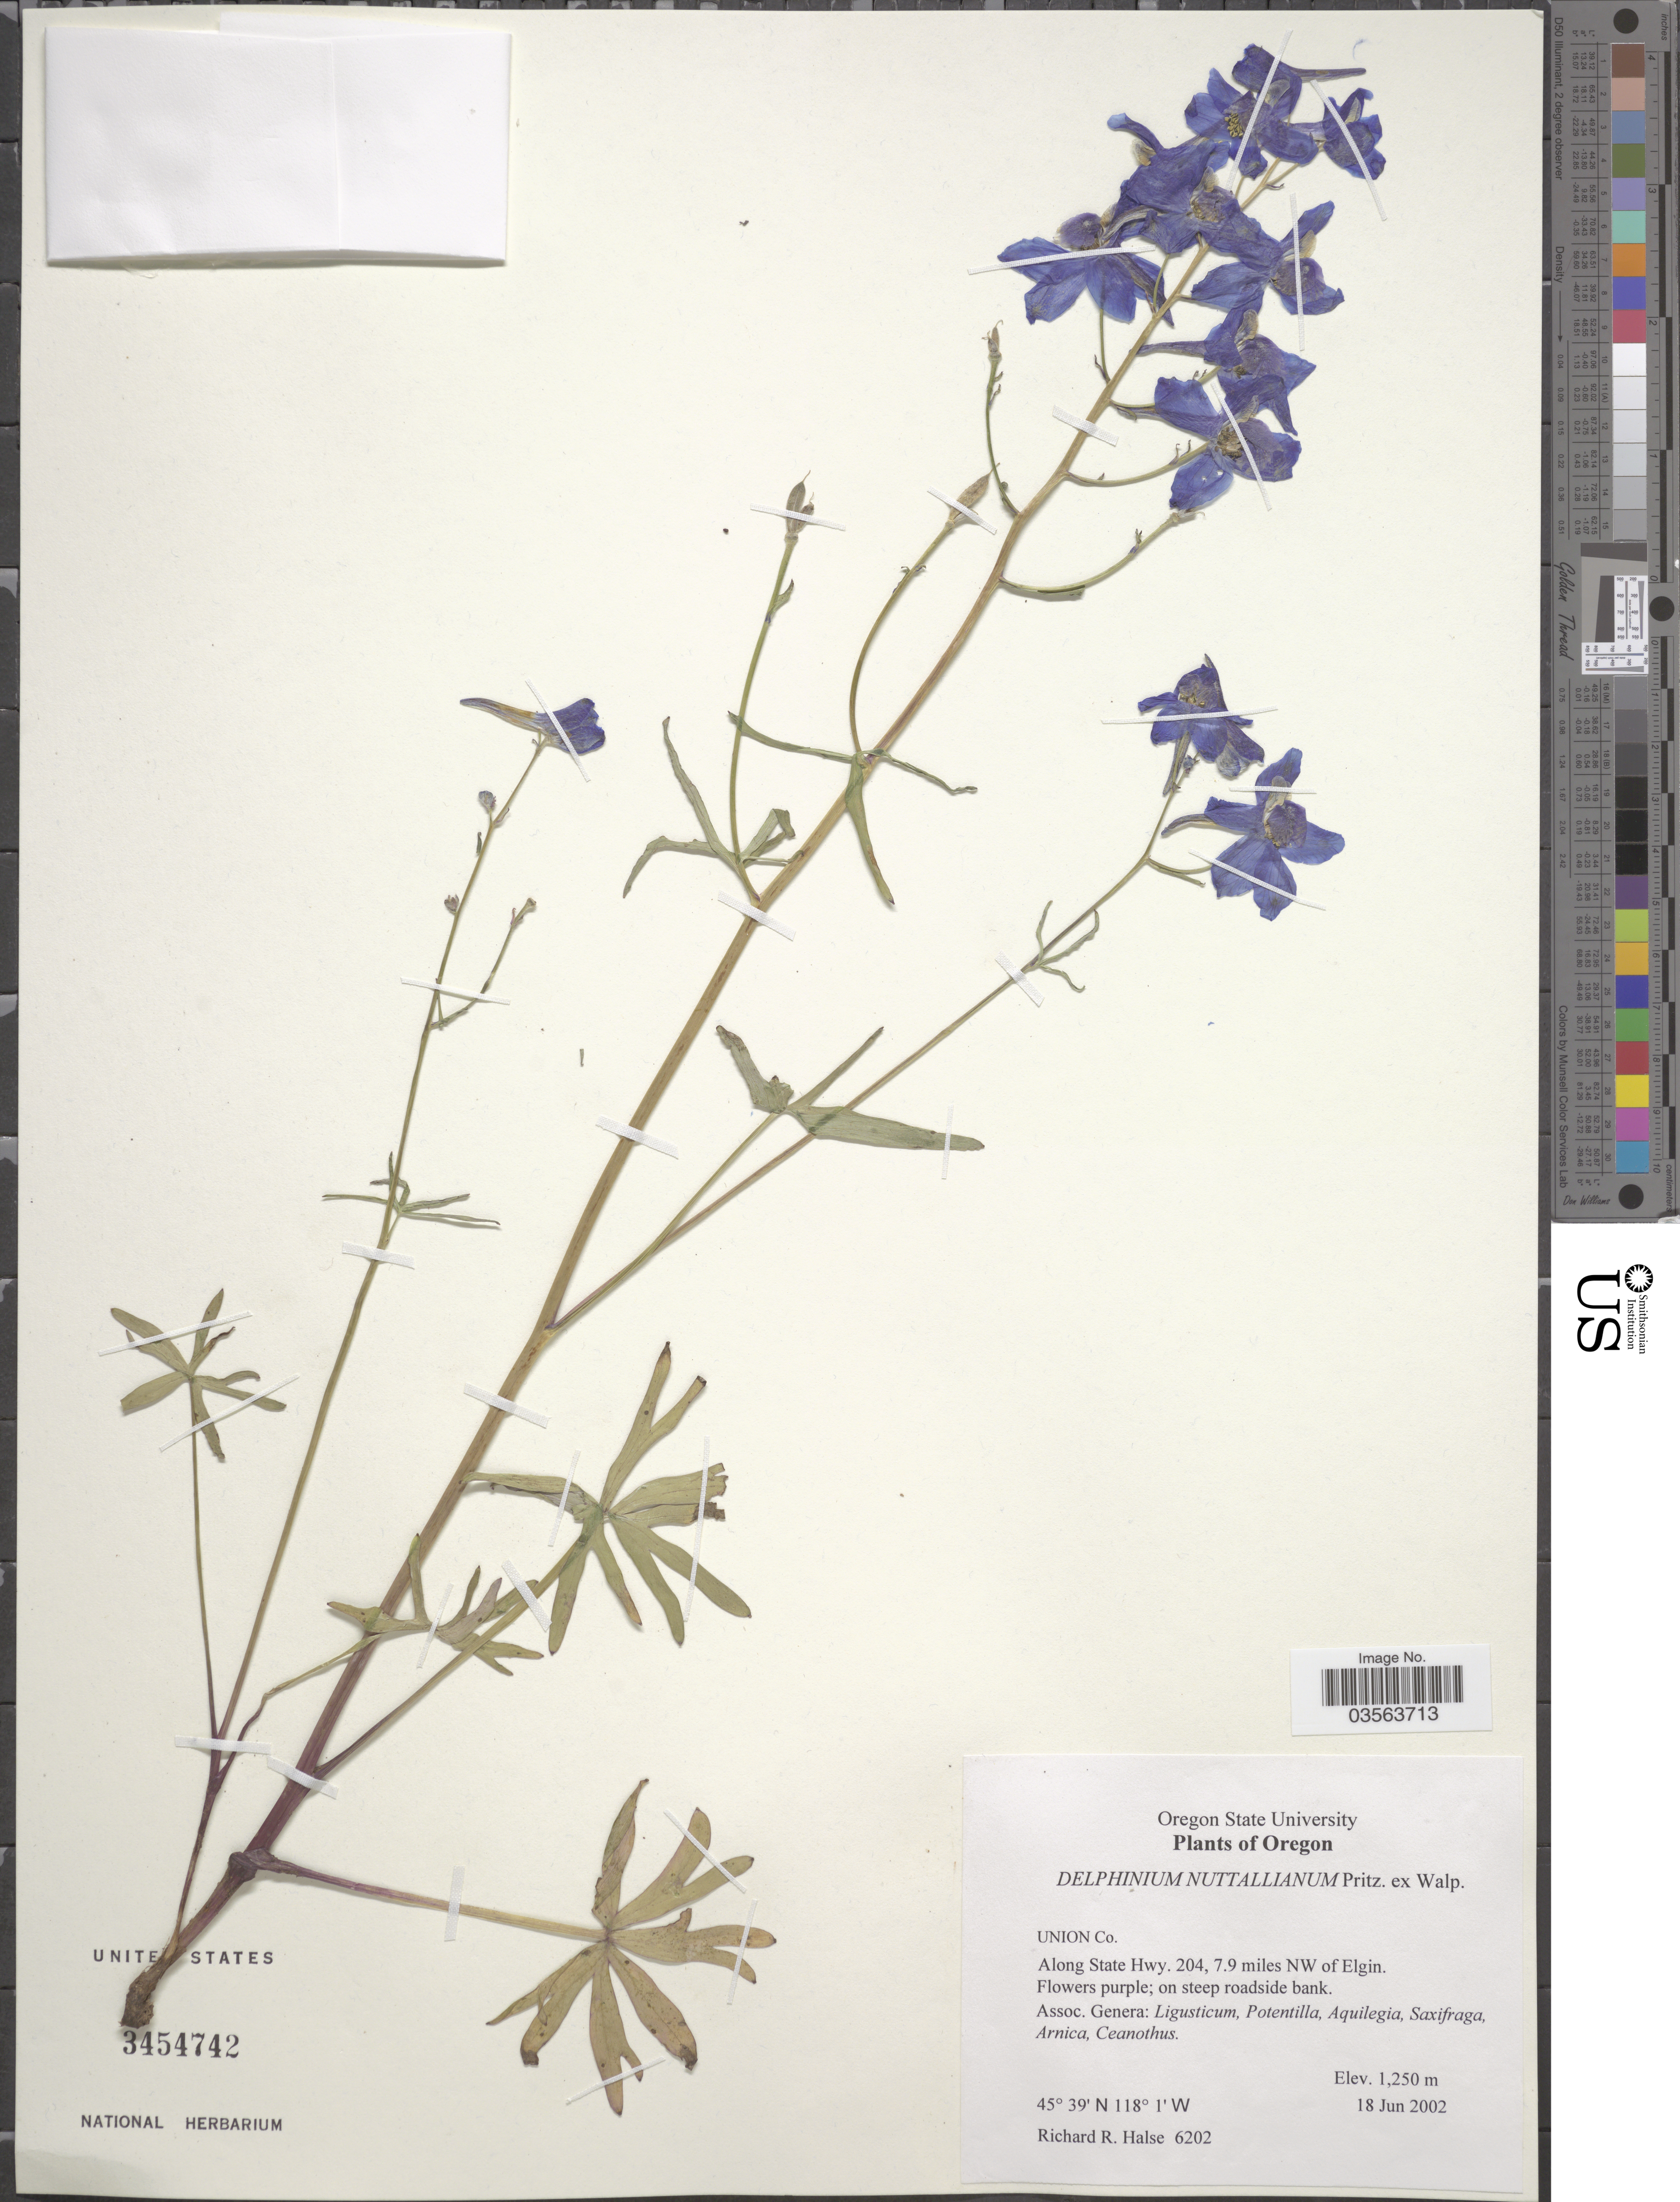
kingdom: Plantae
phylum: Tracheophyta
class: Magnoliopsida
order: Ranunculales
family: Ranunculaceae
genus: Delphinium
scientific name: Delphinium nuttallianum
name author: E. Pritz. ex Walpers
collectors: R. Halse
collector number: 6202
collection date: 2002-06-18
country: United States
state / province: Oregon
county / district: Union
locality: Union Co. Along State Hwy. 204, 7.9 miles NW of Elgin.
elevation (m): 1250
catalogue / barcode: US 3454742